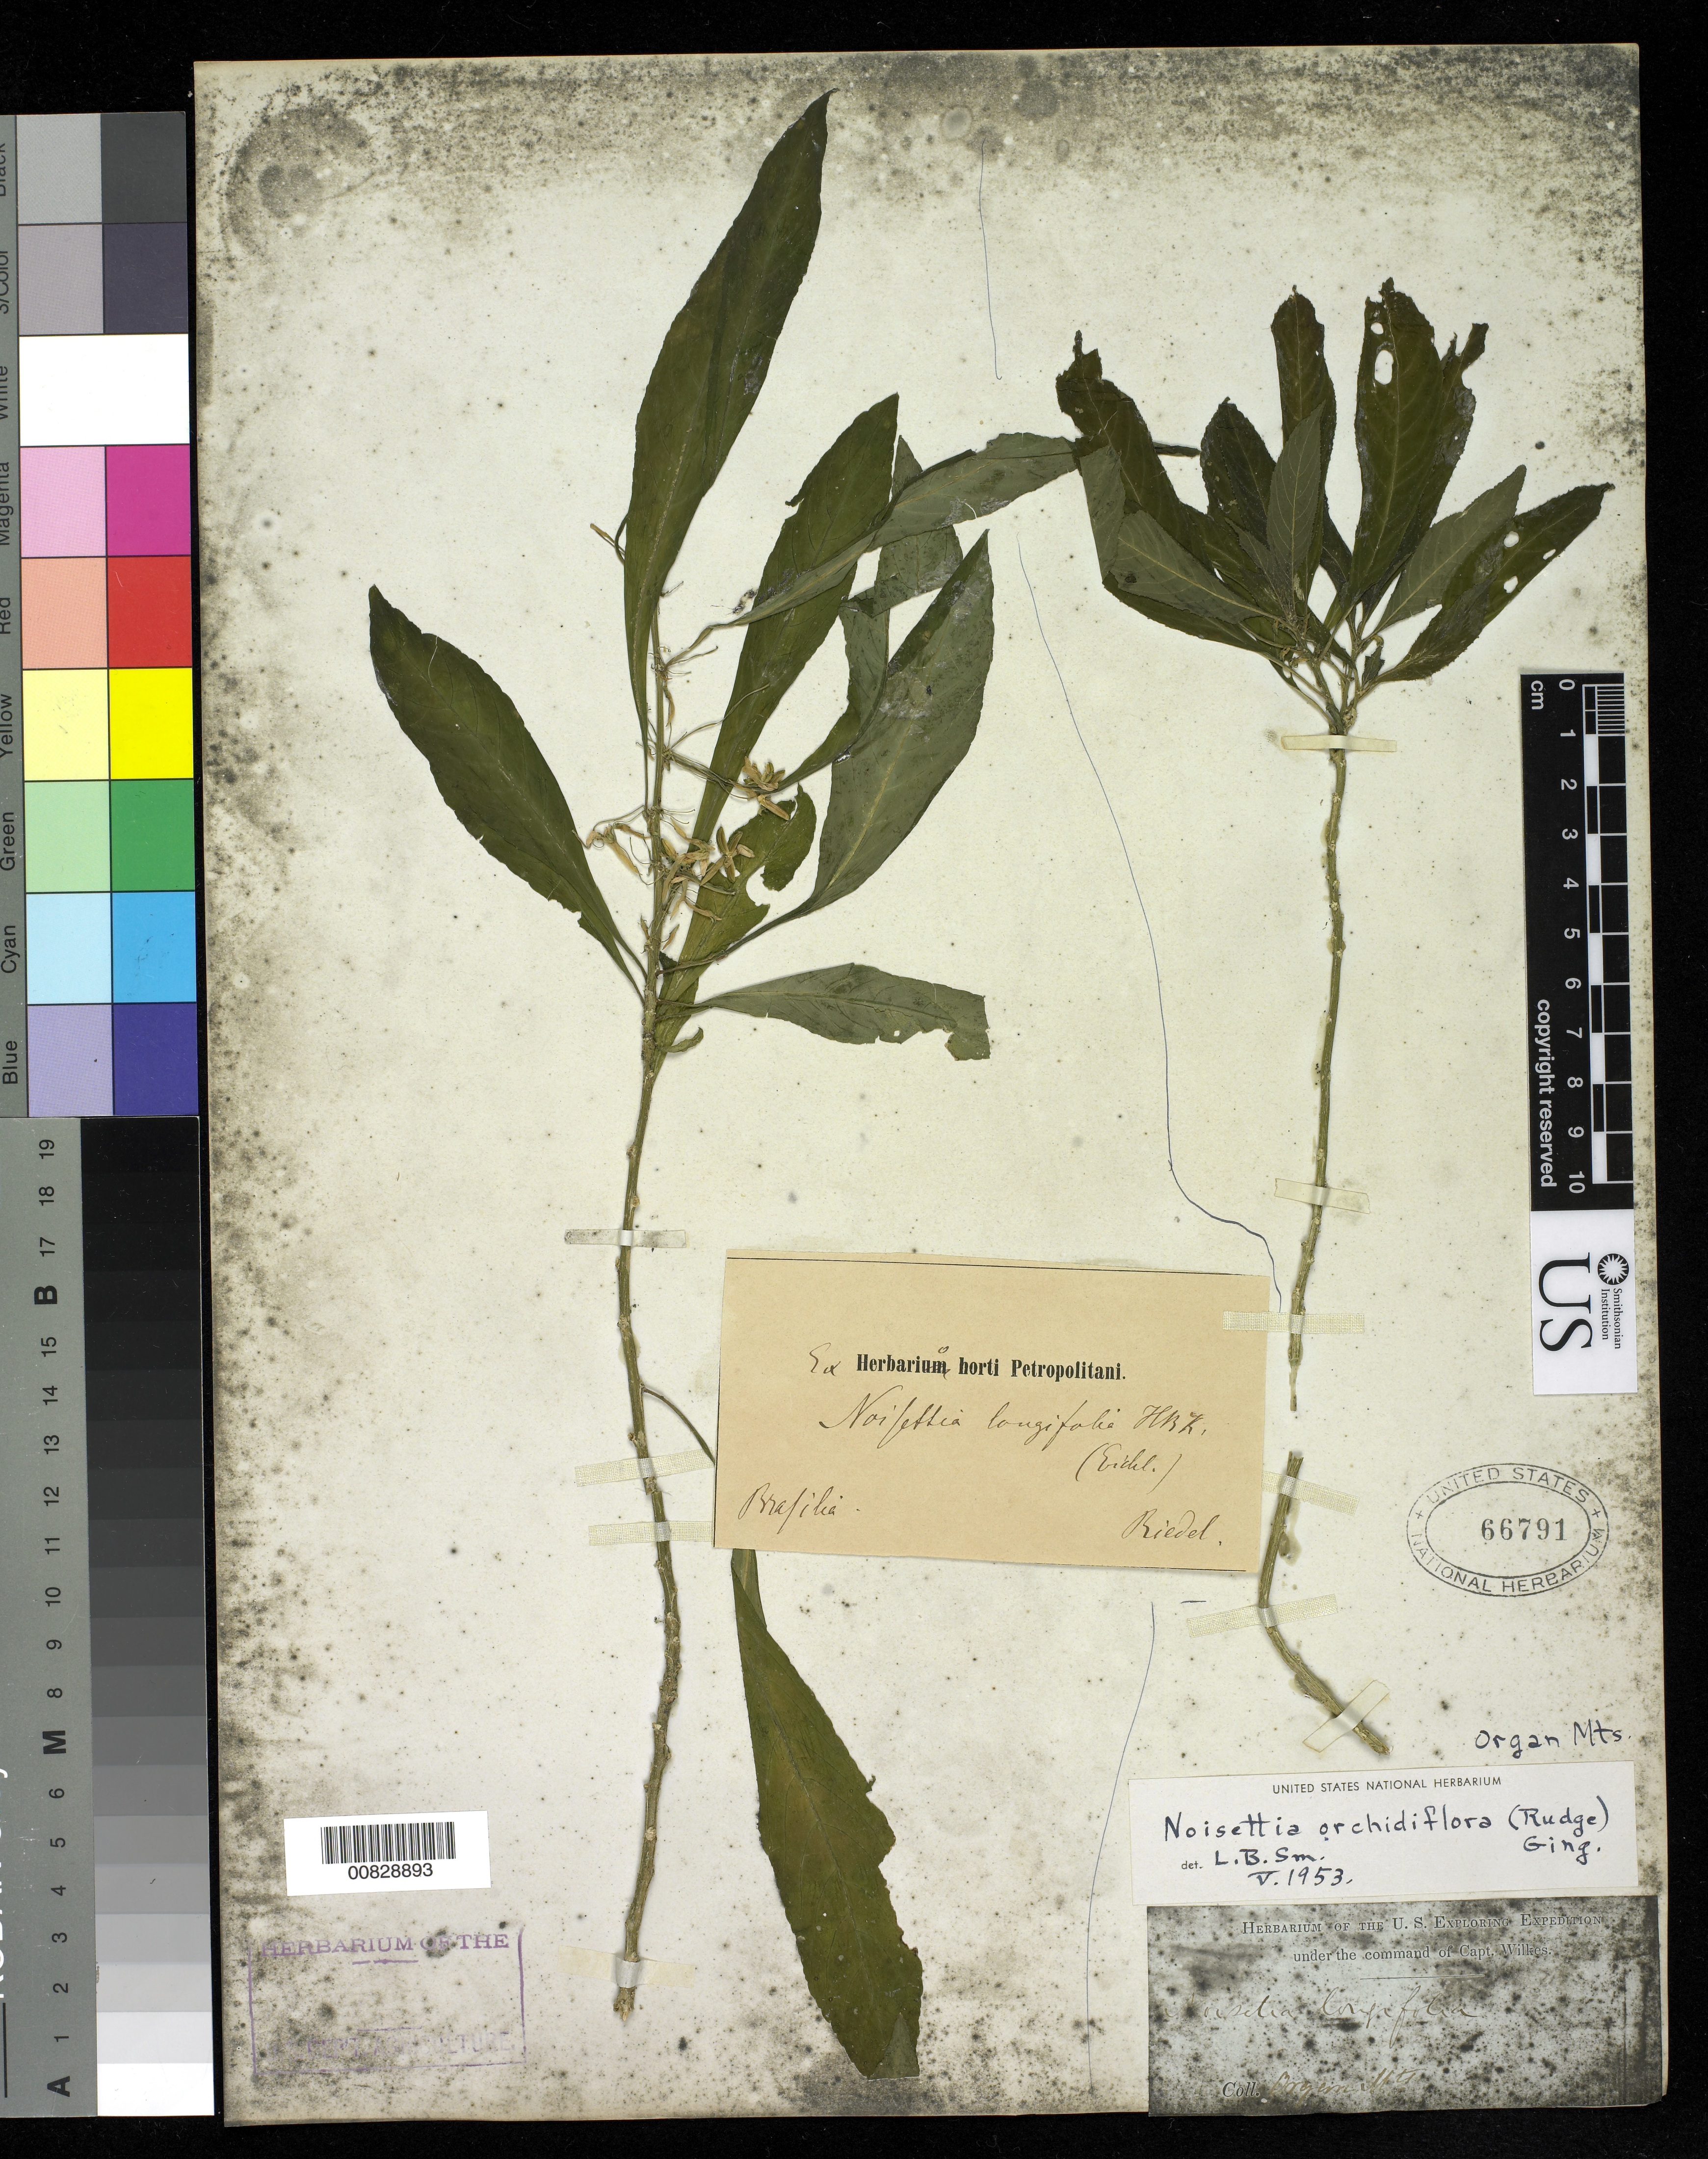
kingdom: Plantae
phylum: Tracheophyta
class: Magnoliopsida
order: Malpighiales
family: Violaceae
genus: Noisettia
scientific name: Noisettia longifolia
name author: Kunth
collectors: Wilkes Explor. Exped.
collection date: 1838/1842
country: Brazil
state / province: Rio de Janeiro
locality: Organ Mountains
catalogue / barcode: US 66791